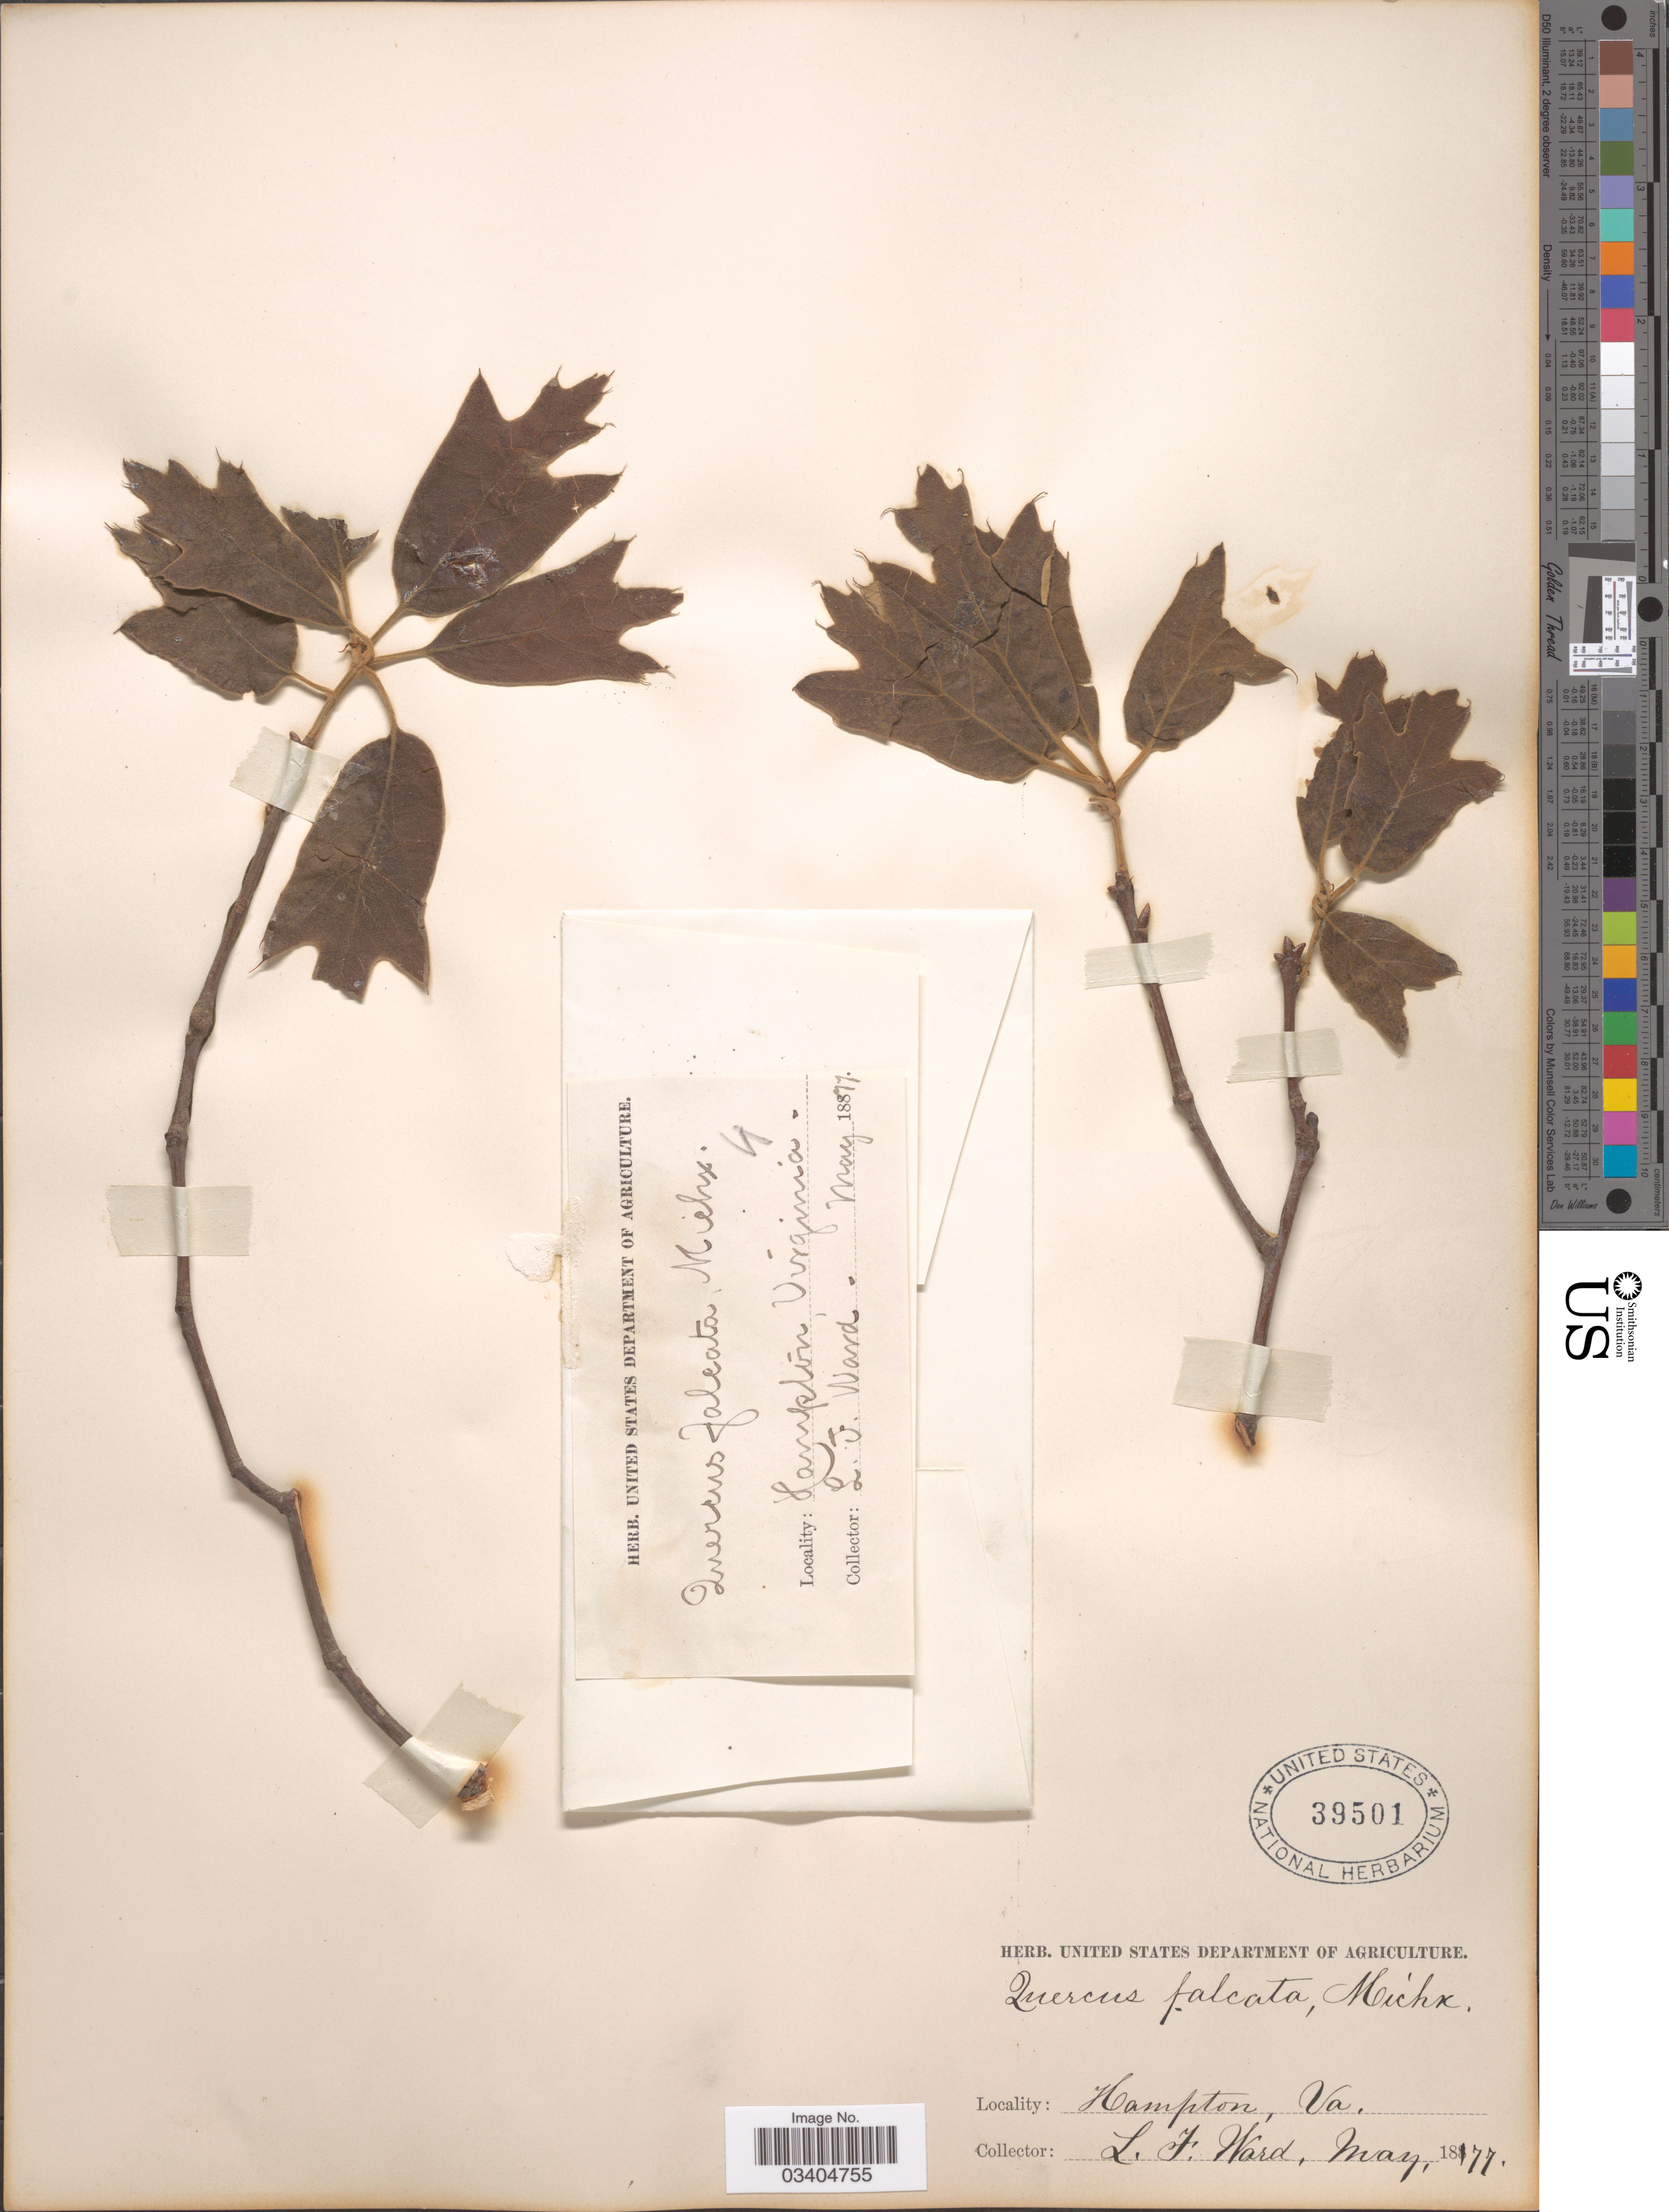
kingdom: Plantae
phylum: Tracheophyta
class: Magnoliopsida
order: Fagales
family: Fagaceae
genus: Quercus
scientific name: Quercus falcata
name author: Michx.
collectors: L. Ward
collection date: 1877-05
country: United States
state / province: Virginia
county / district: City of Hampton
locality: Hampton.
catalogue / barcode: US 39501